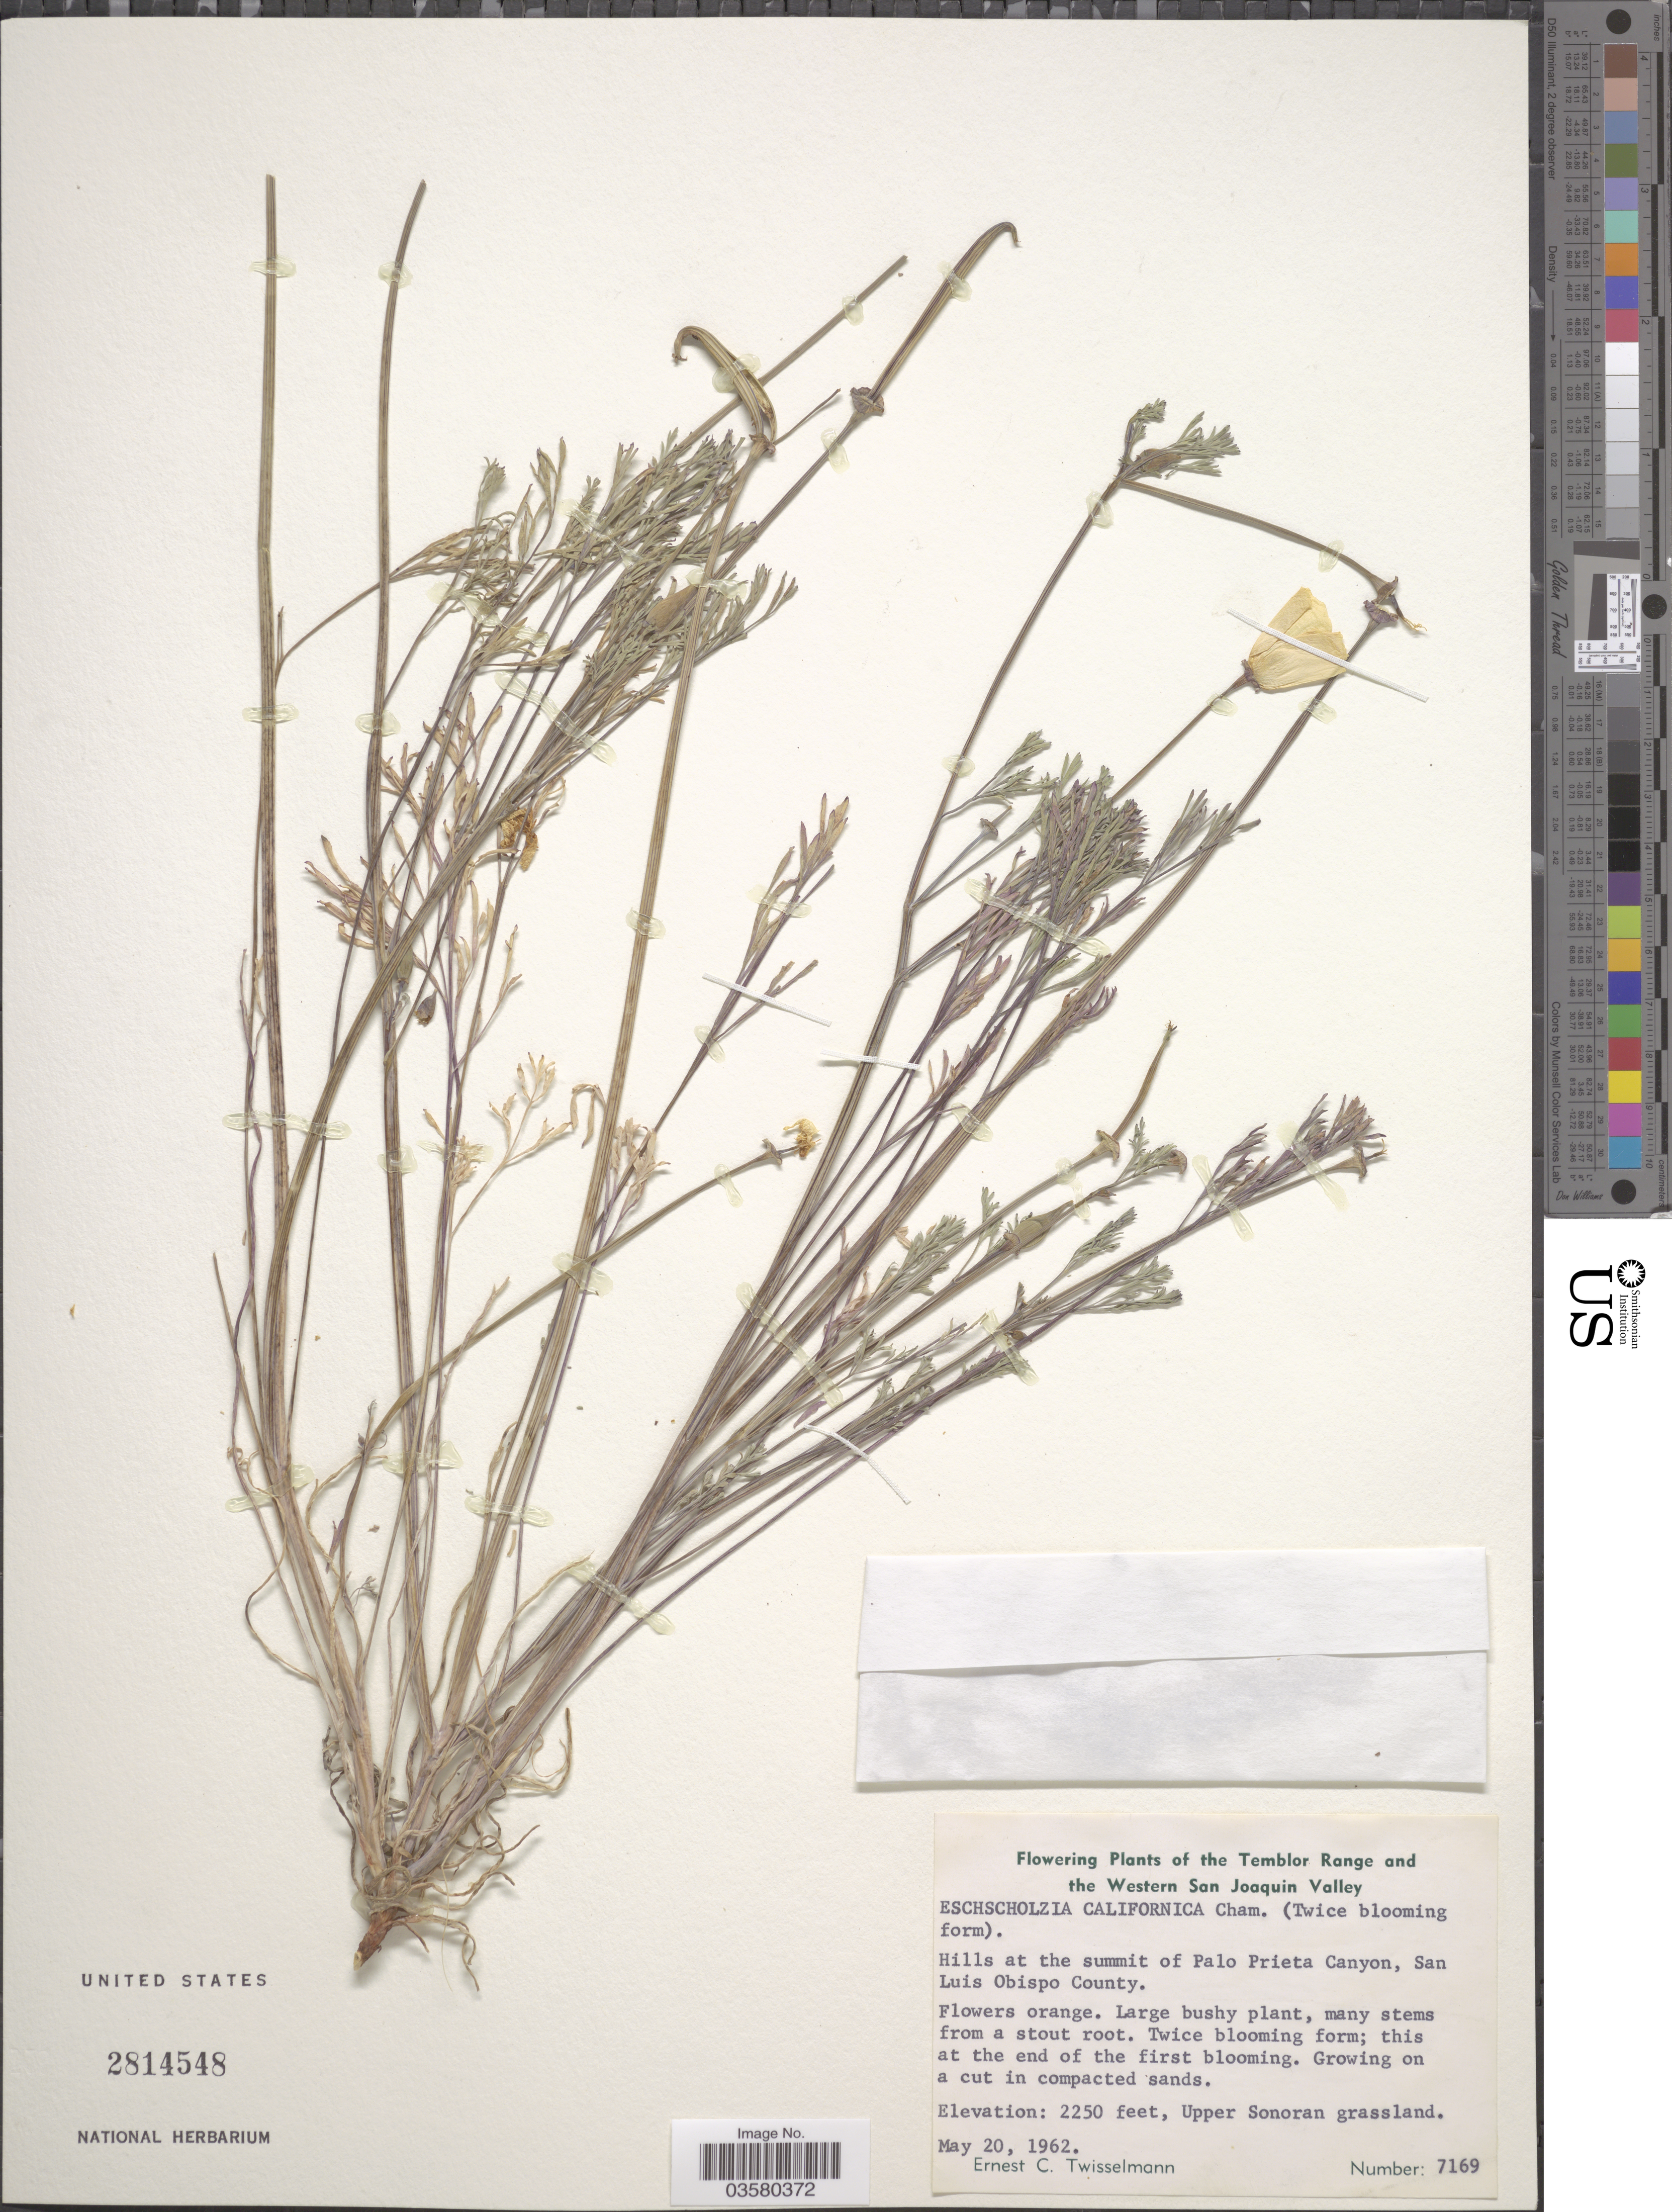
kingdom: Plantae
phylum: Tracheophyta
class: Magnoliopsida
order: Ranunculales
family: Papaveraceae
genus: Eschscholzia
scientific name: Eschscholzia californica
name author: Cham.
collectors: E. Twisselmann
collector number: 7169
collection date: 1962-05-20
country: United States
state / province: California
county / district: San Luis Obispo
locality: The Temblor Range and the Western San Joaquin Valley. Hills at the summit of Palo Prieta Canyon, San Luis Obispo County. Upper Sonoran grassland.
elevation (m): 686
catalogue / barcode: US 2814548